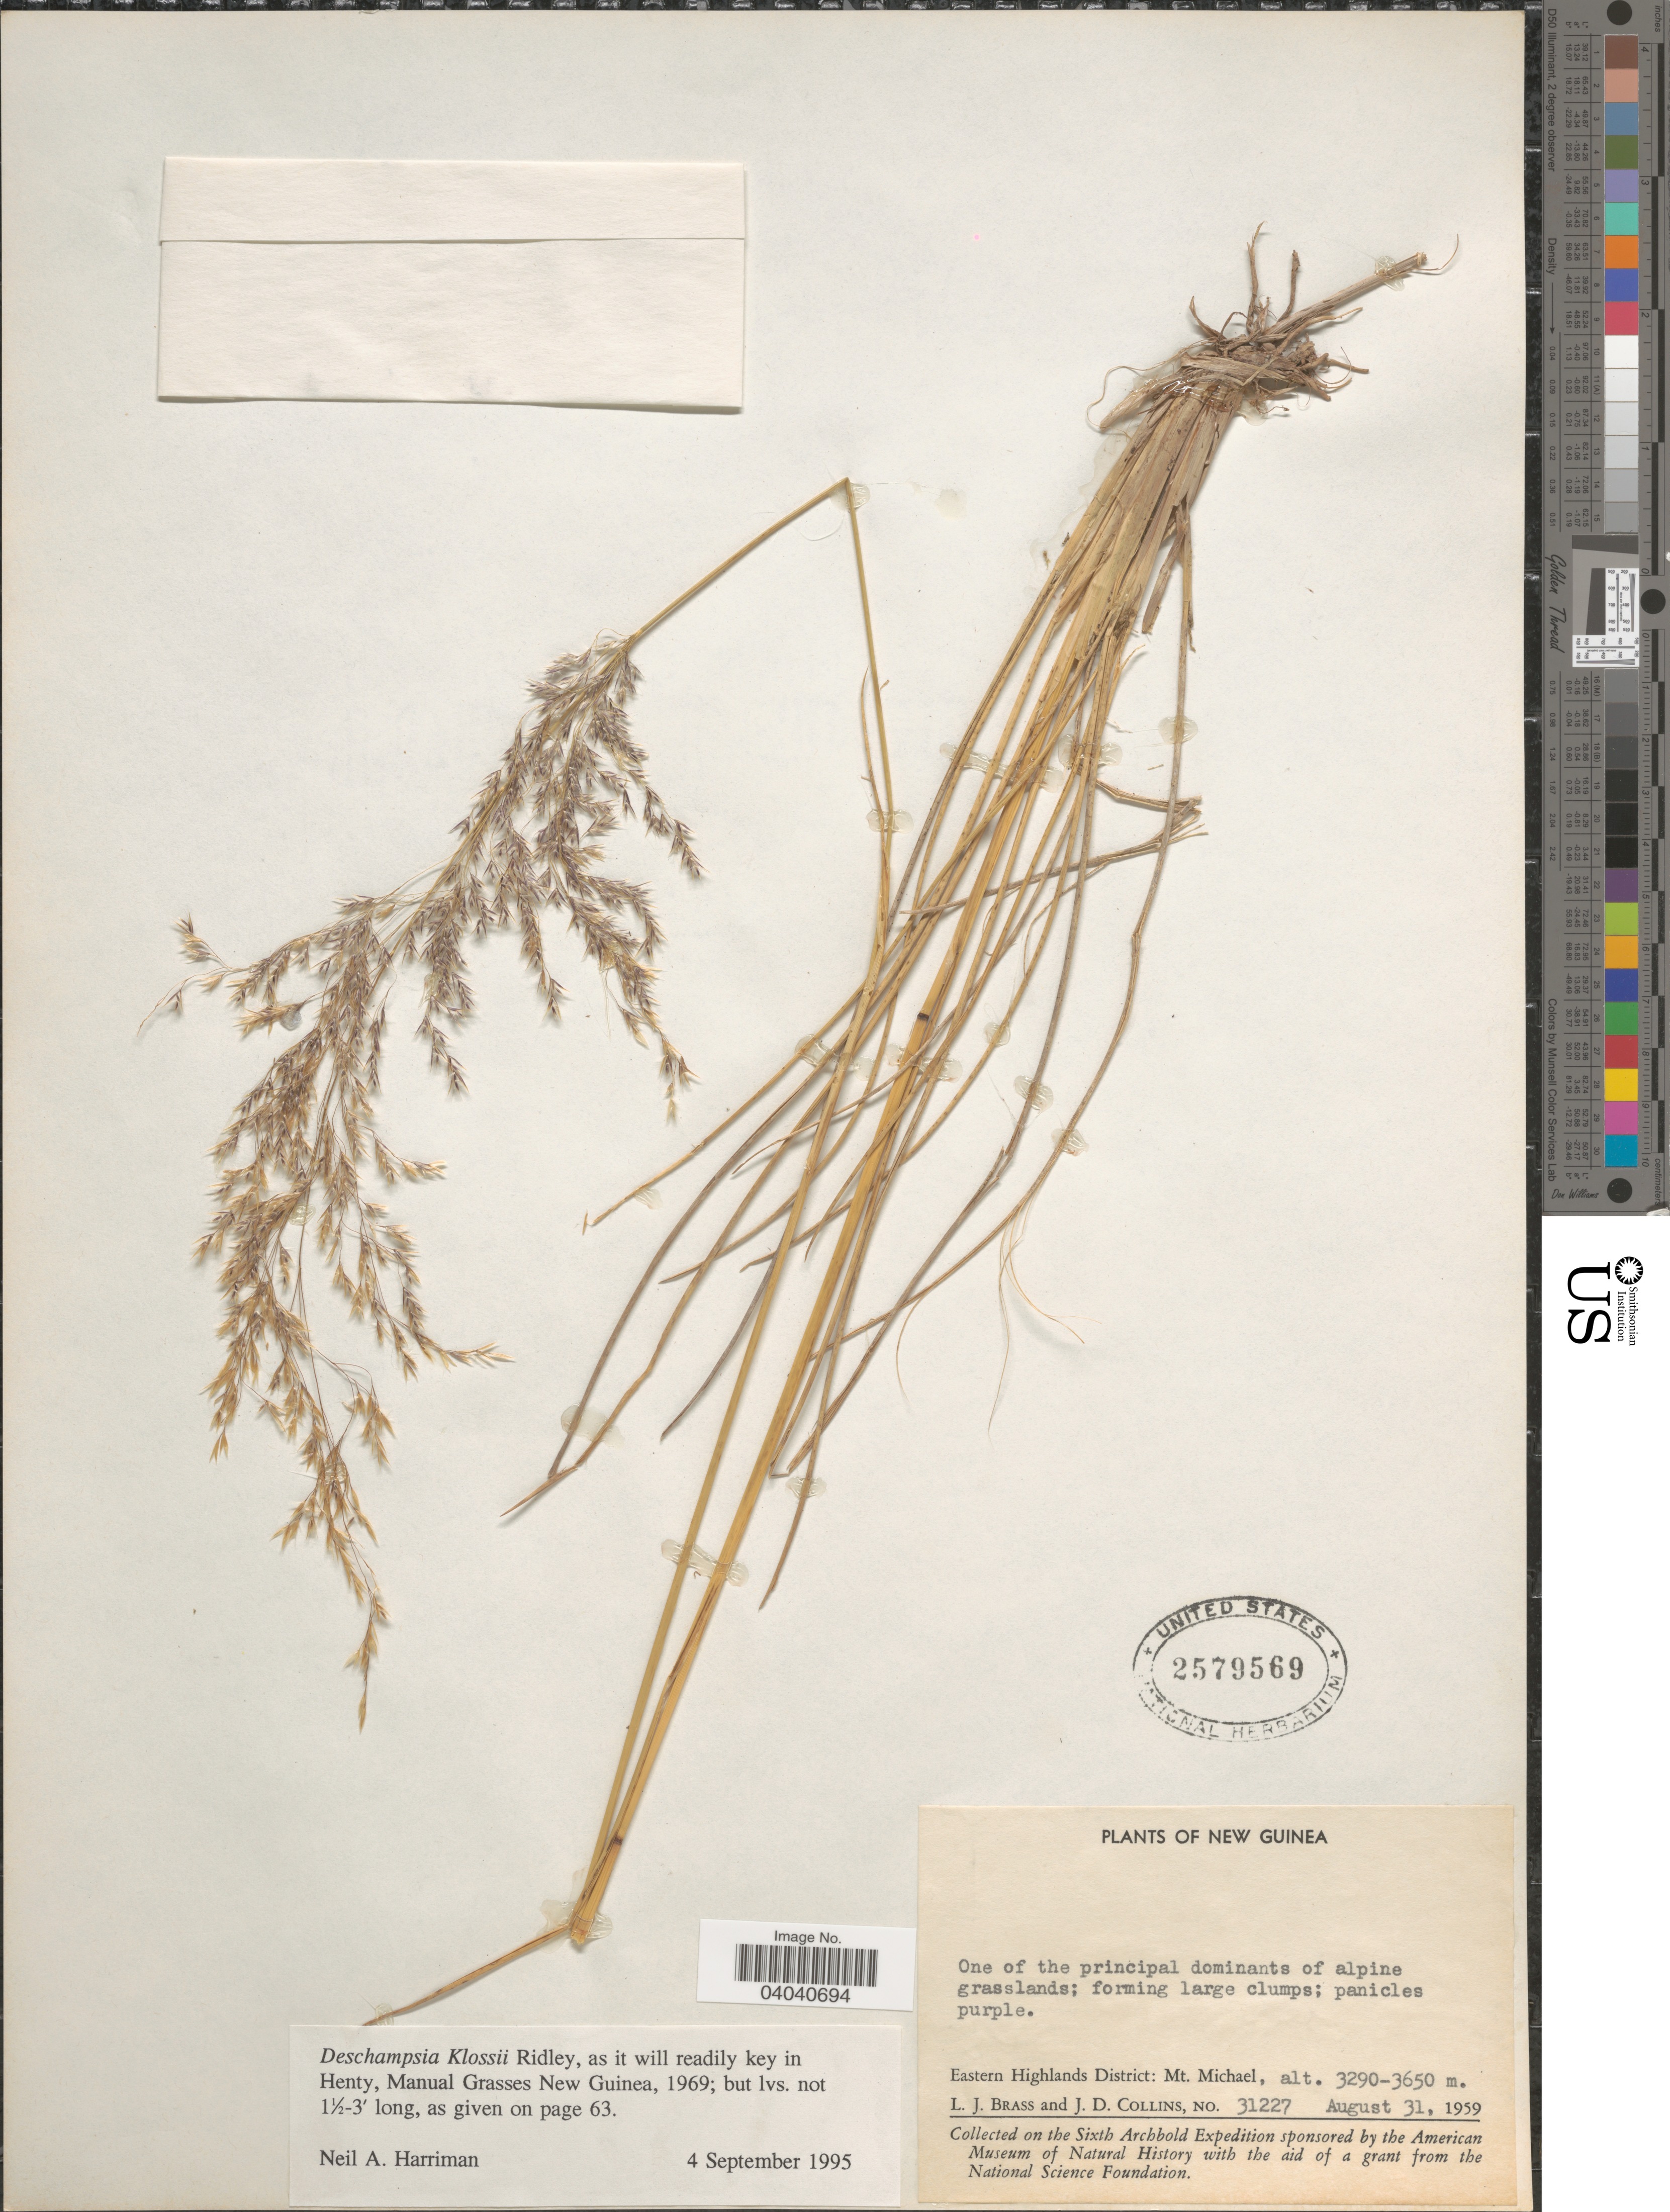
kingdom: Plantae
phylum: Tracheophyta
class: Liliopsida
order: Poales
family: Poaceae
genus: Deschampsia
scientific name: Deschampsia klossii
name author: Ridl.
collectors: L. J. Brass & J. Collins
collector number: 31227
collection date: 1959-08-31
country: Papua New Guinea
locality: New Guinea. Eastern Highlands District: Mt. Michael.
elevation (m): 3290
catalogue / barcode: US 2579569